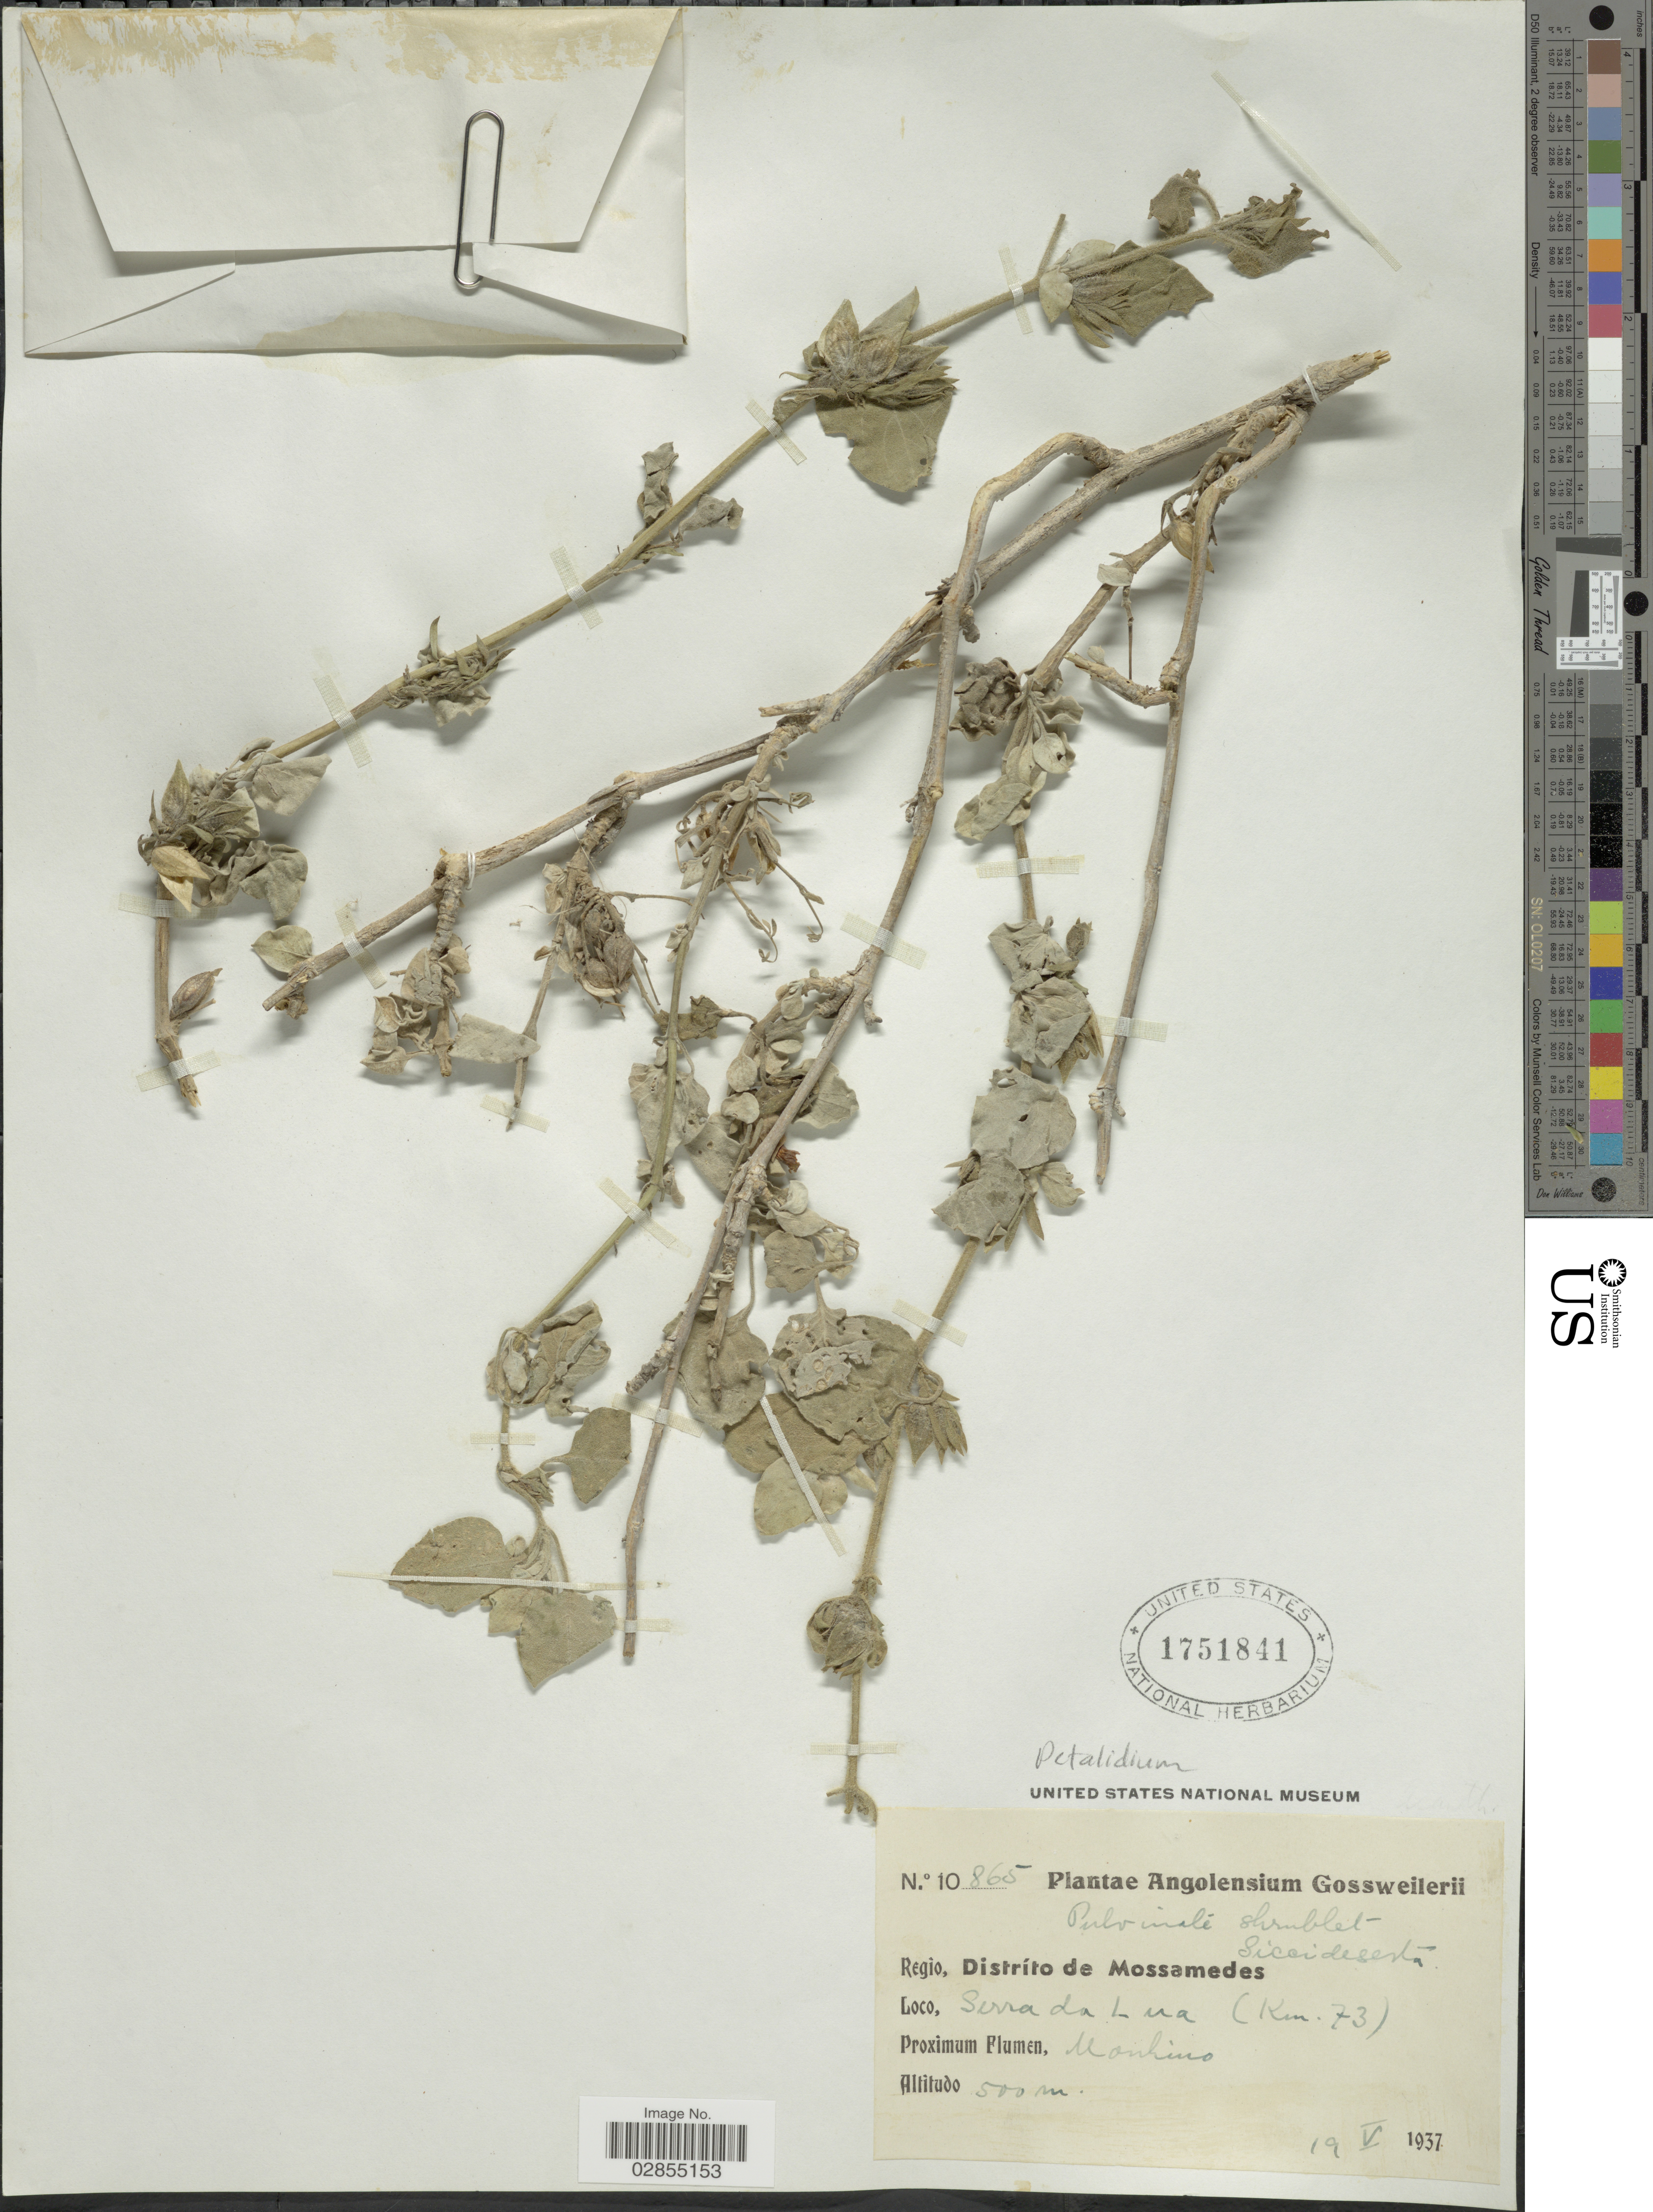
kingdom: Plantae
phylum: Tracheophyta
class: Magnoliopsida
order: Lamiales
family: Acanthaceae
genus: Petalidium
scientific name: Petalidium sp.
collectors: -. Gossweiler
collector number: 10865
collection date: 1937-05-19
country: Angola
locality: Regio, Distrito de Mossamedes. Serra da Lua (Km. 73).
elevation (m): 500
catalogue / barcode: US 1751841